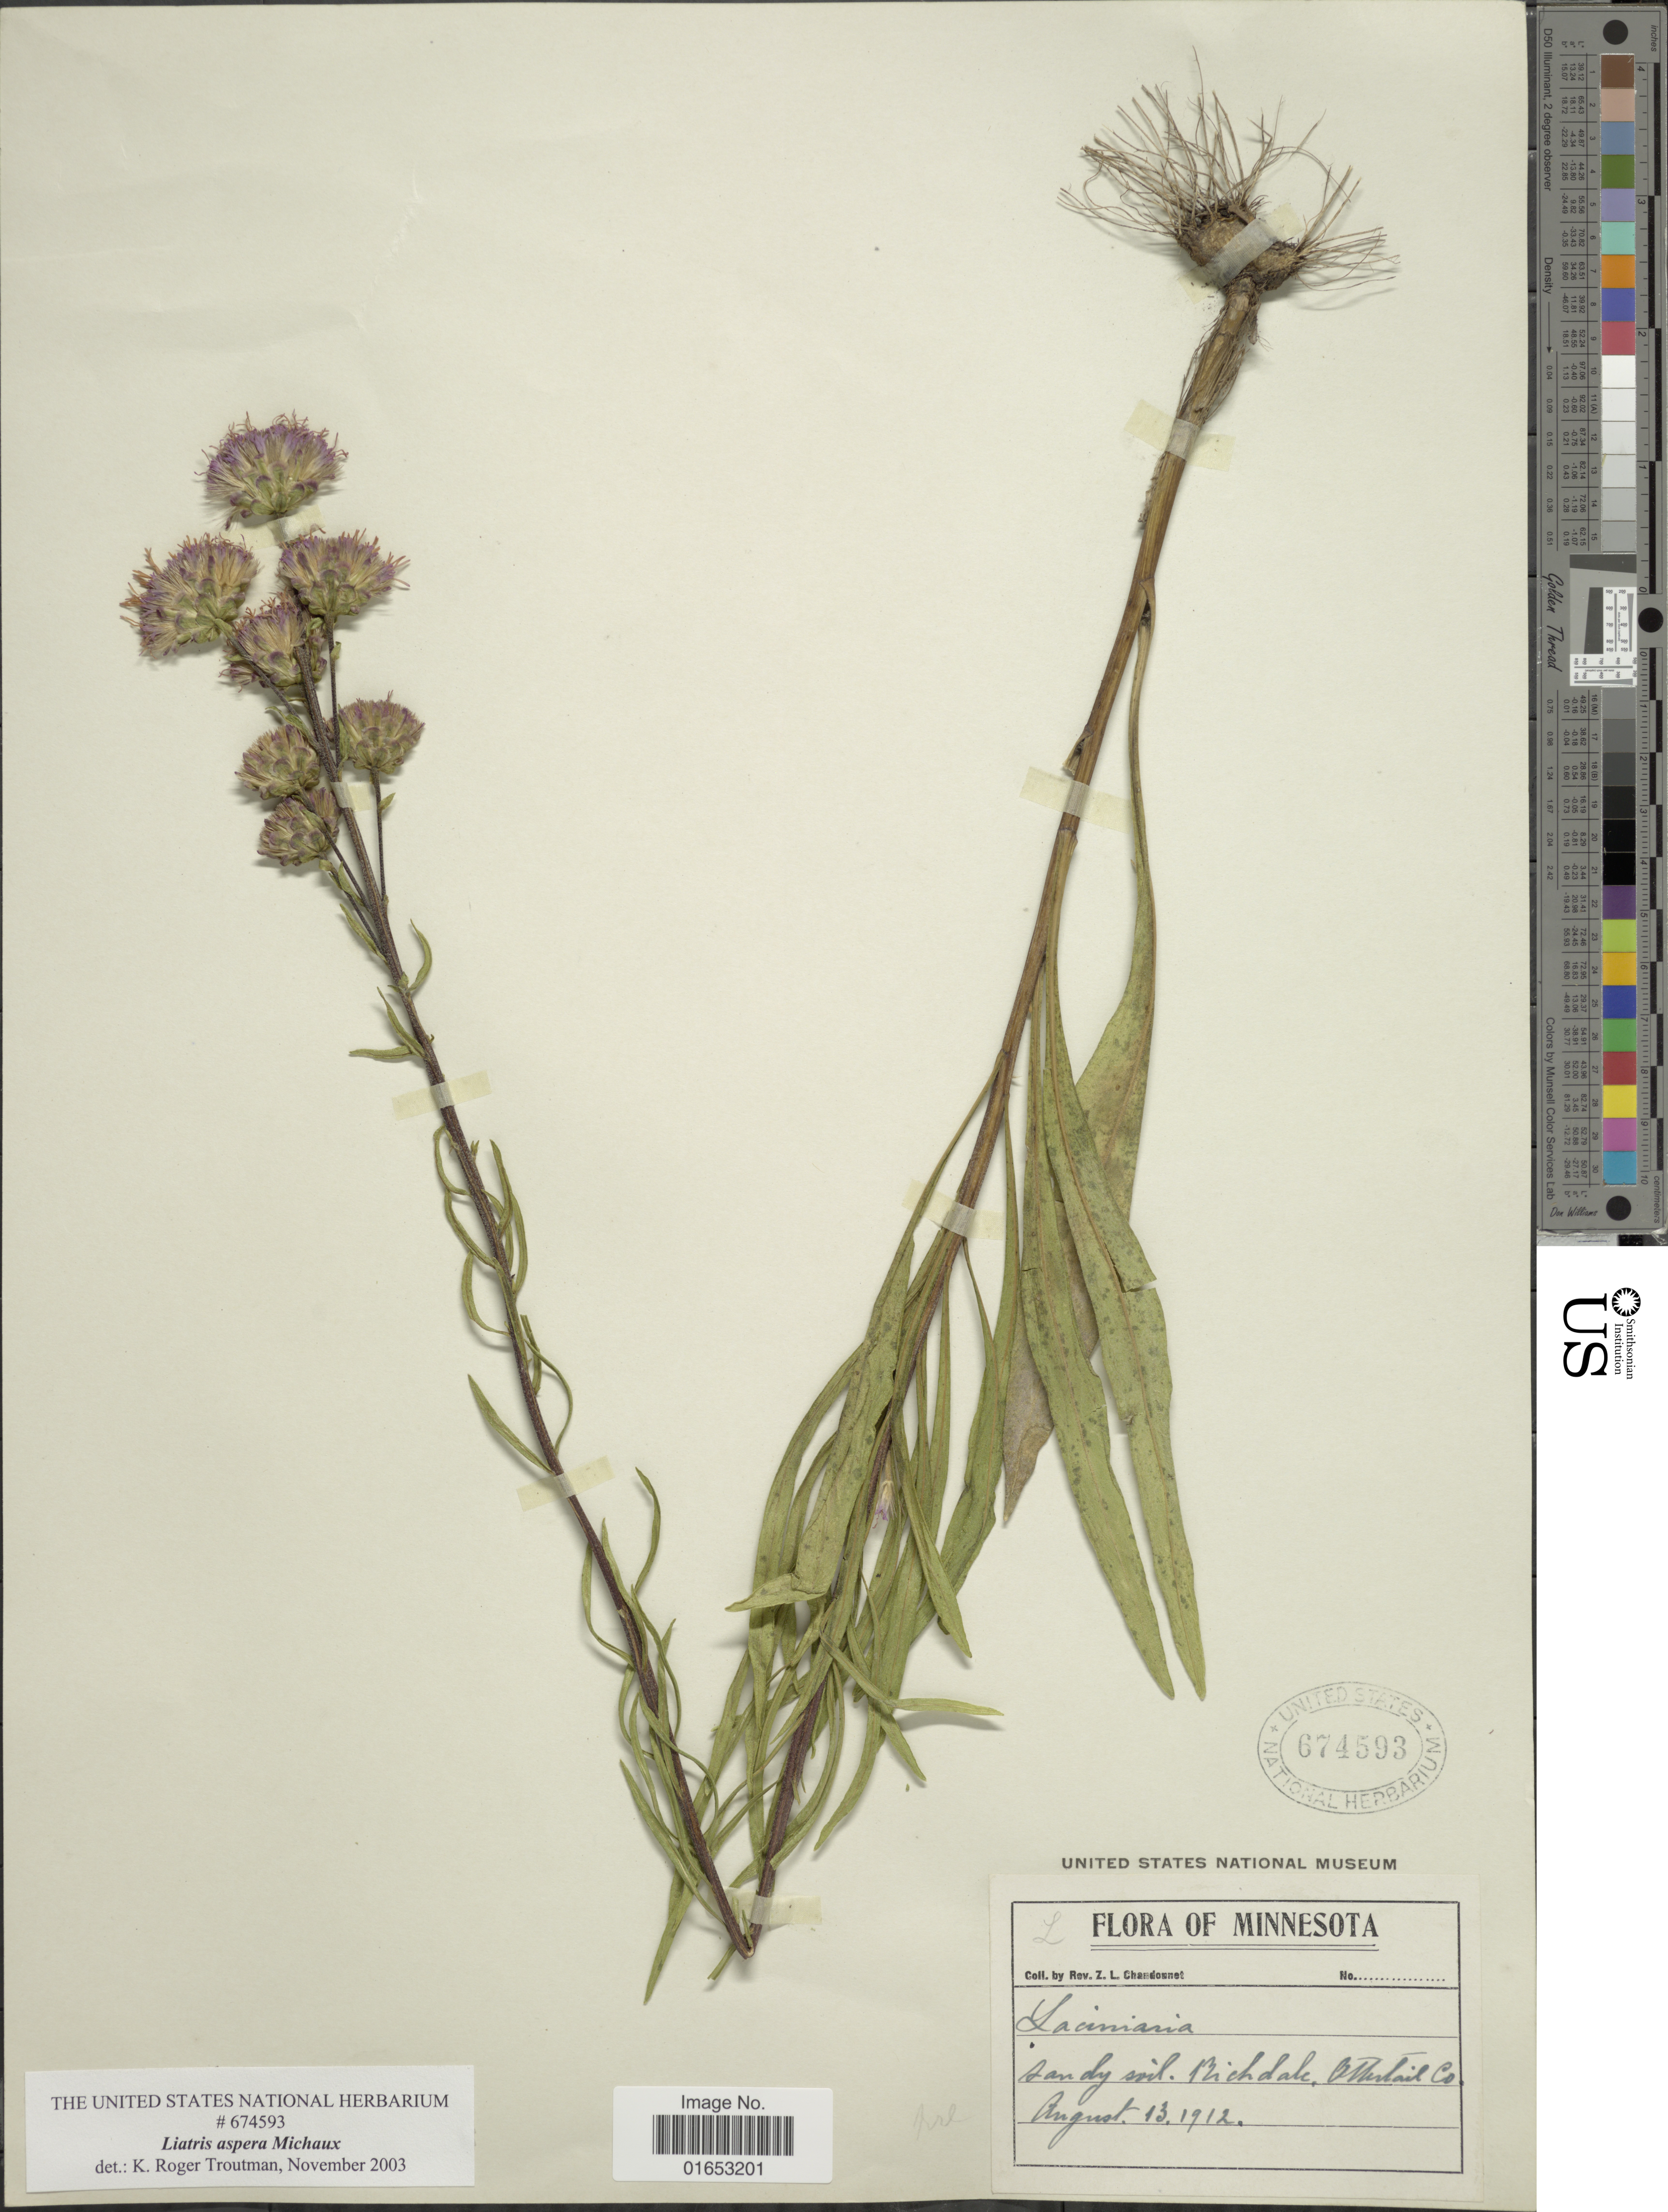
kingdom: Plantae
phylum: Tracheophyta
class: Magnoliopsida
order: Asterales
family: Asteraceae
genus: Liatris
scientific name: Liatris aspera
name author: Michx.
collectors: Z. Chandonnet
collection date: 1912-08-13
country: United States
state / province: Minnesota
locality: Michdale, Otter tail Co.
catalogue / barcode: US 674593